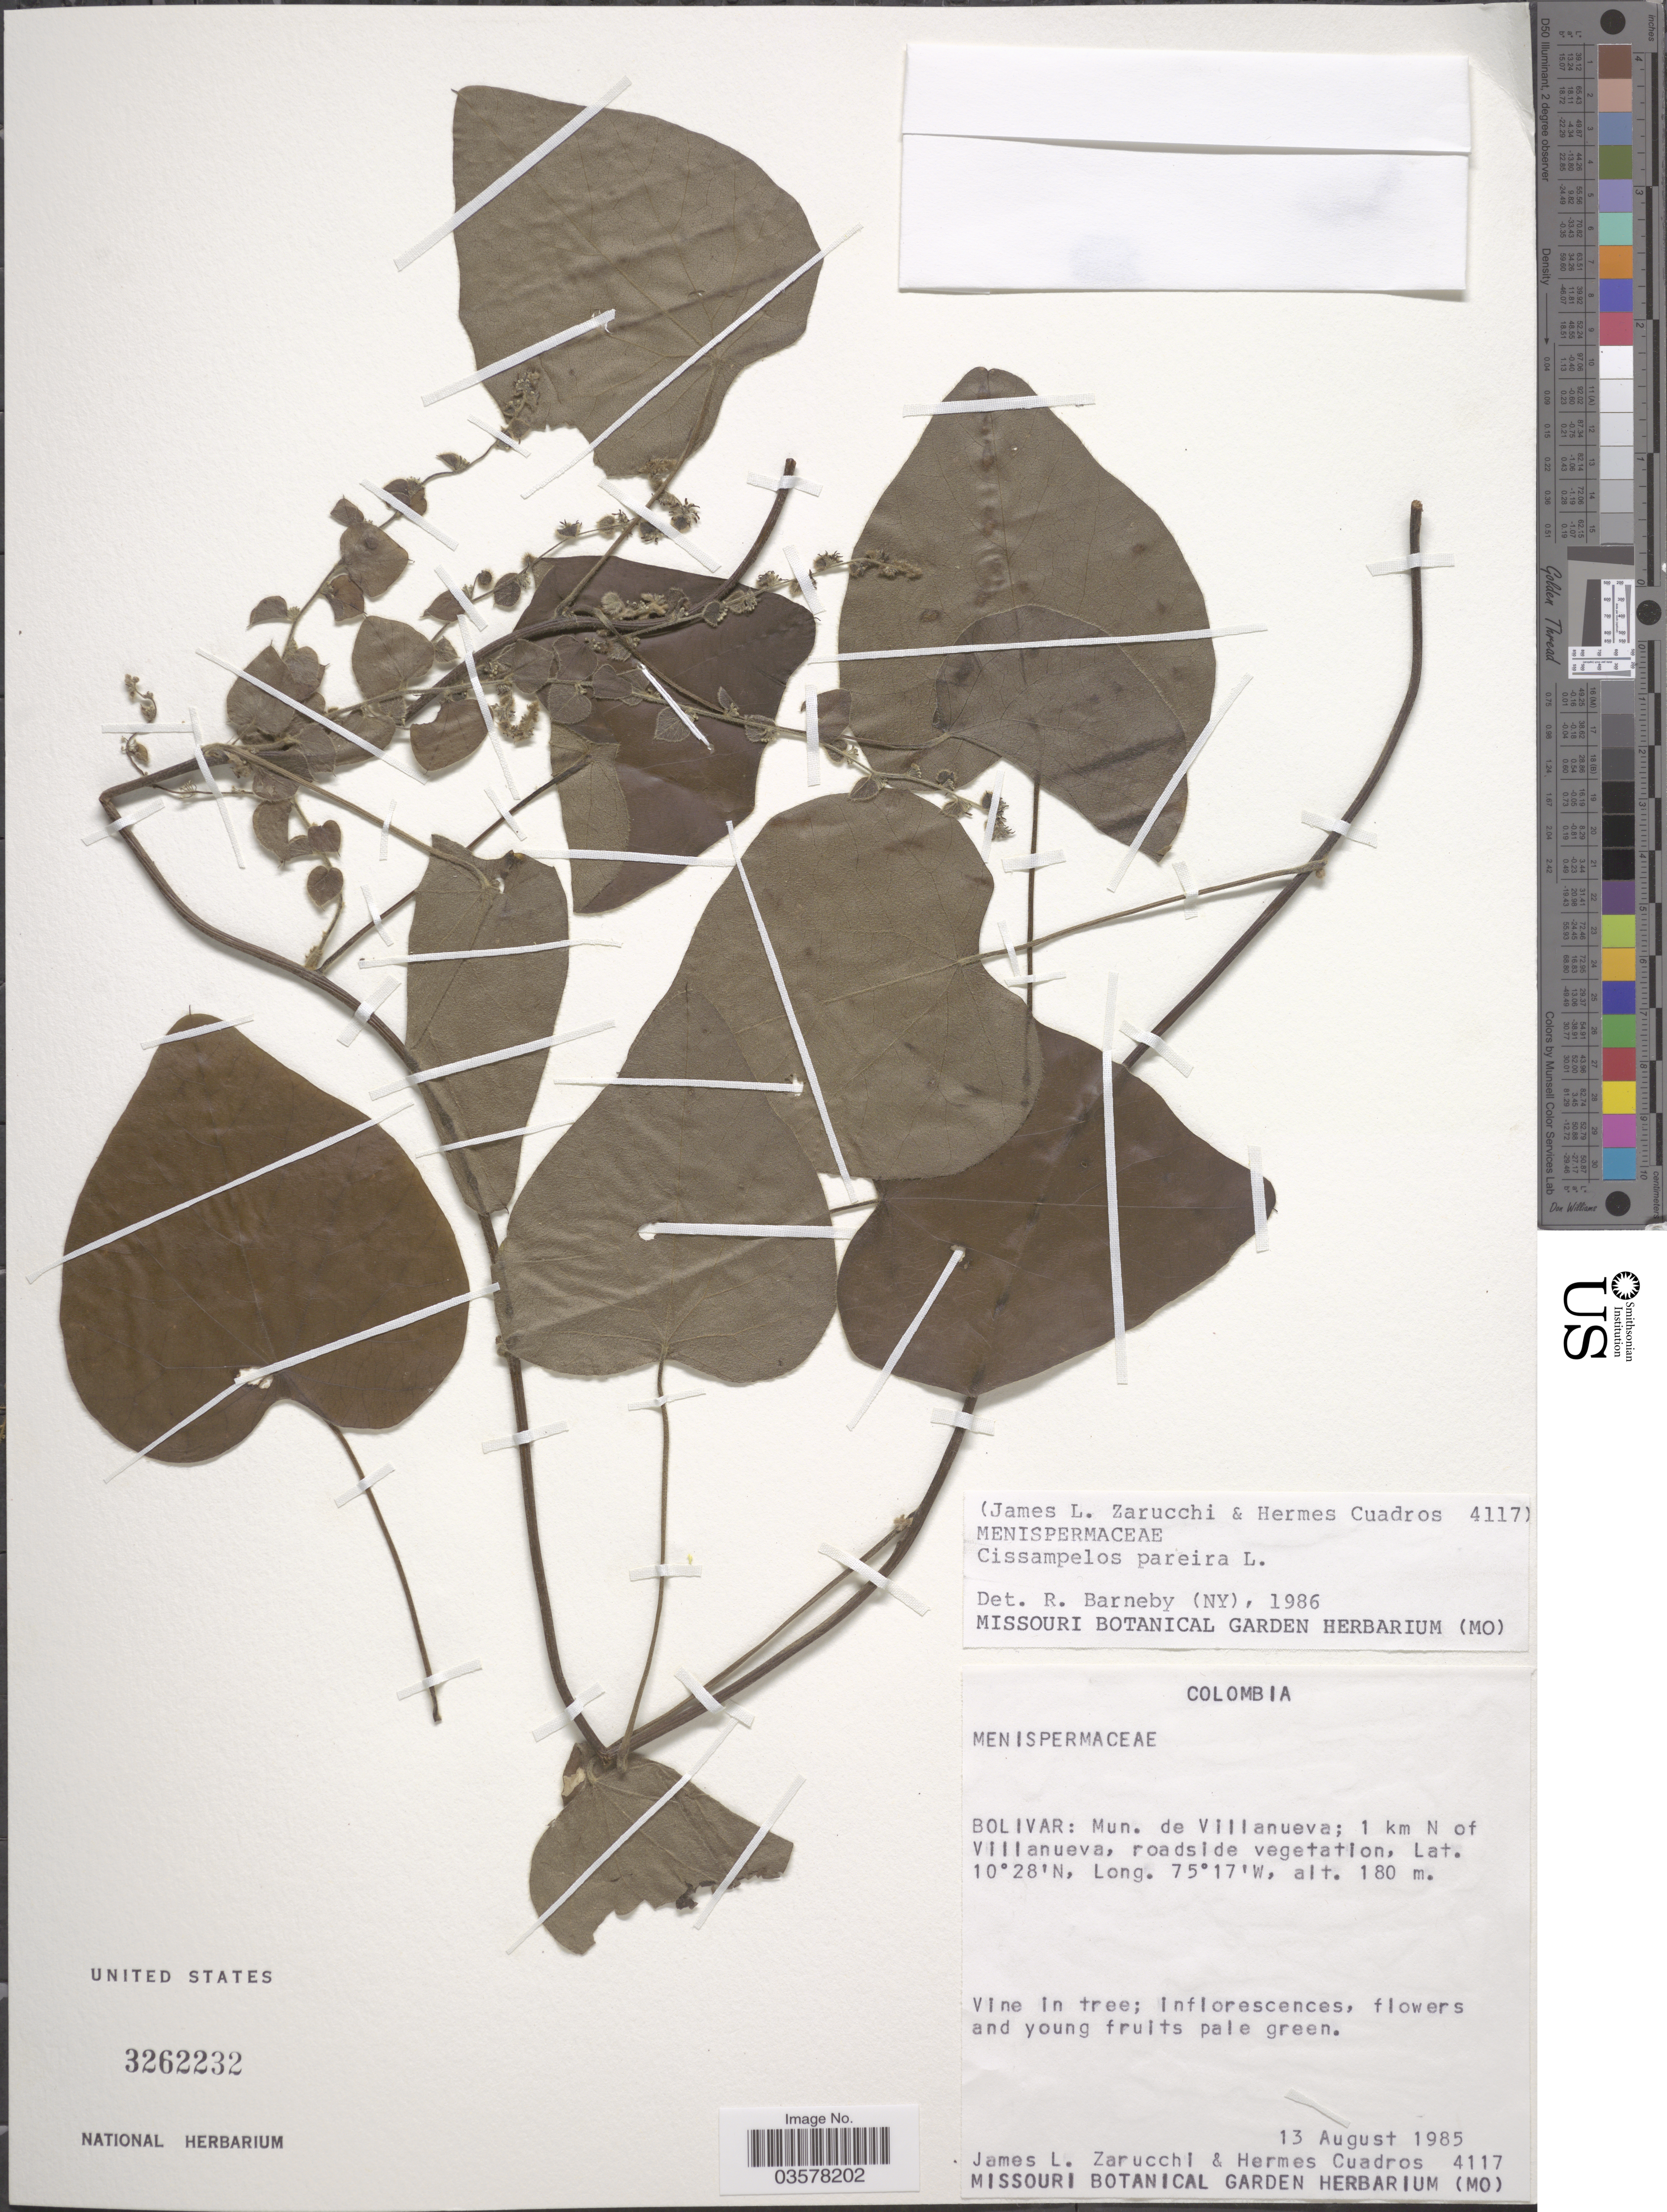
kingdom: Plantae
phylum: Tracheophyta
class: Magnoliopsida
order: Ranunculales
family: Menispermaceae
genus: Cissampelos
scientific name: Cissampelos pareira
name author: L.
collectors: J. L. Zarucchi & H. Cuadros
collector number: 4117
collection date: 1985-08-13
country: Colombia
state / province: Bolívar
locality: Mun. de Villanueva; 1 km N of Villanueva.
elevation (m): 180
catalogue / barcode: US 3262232